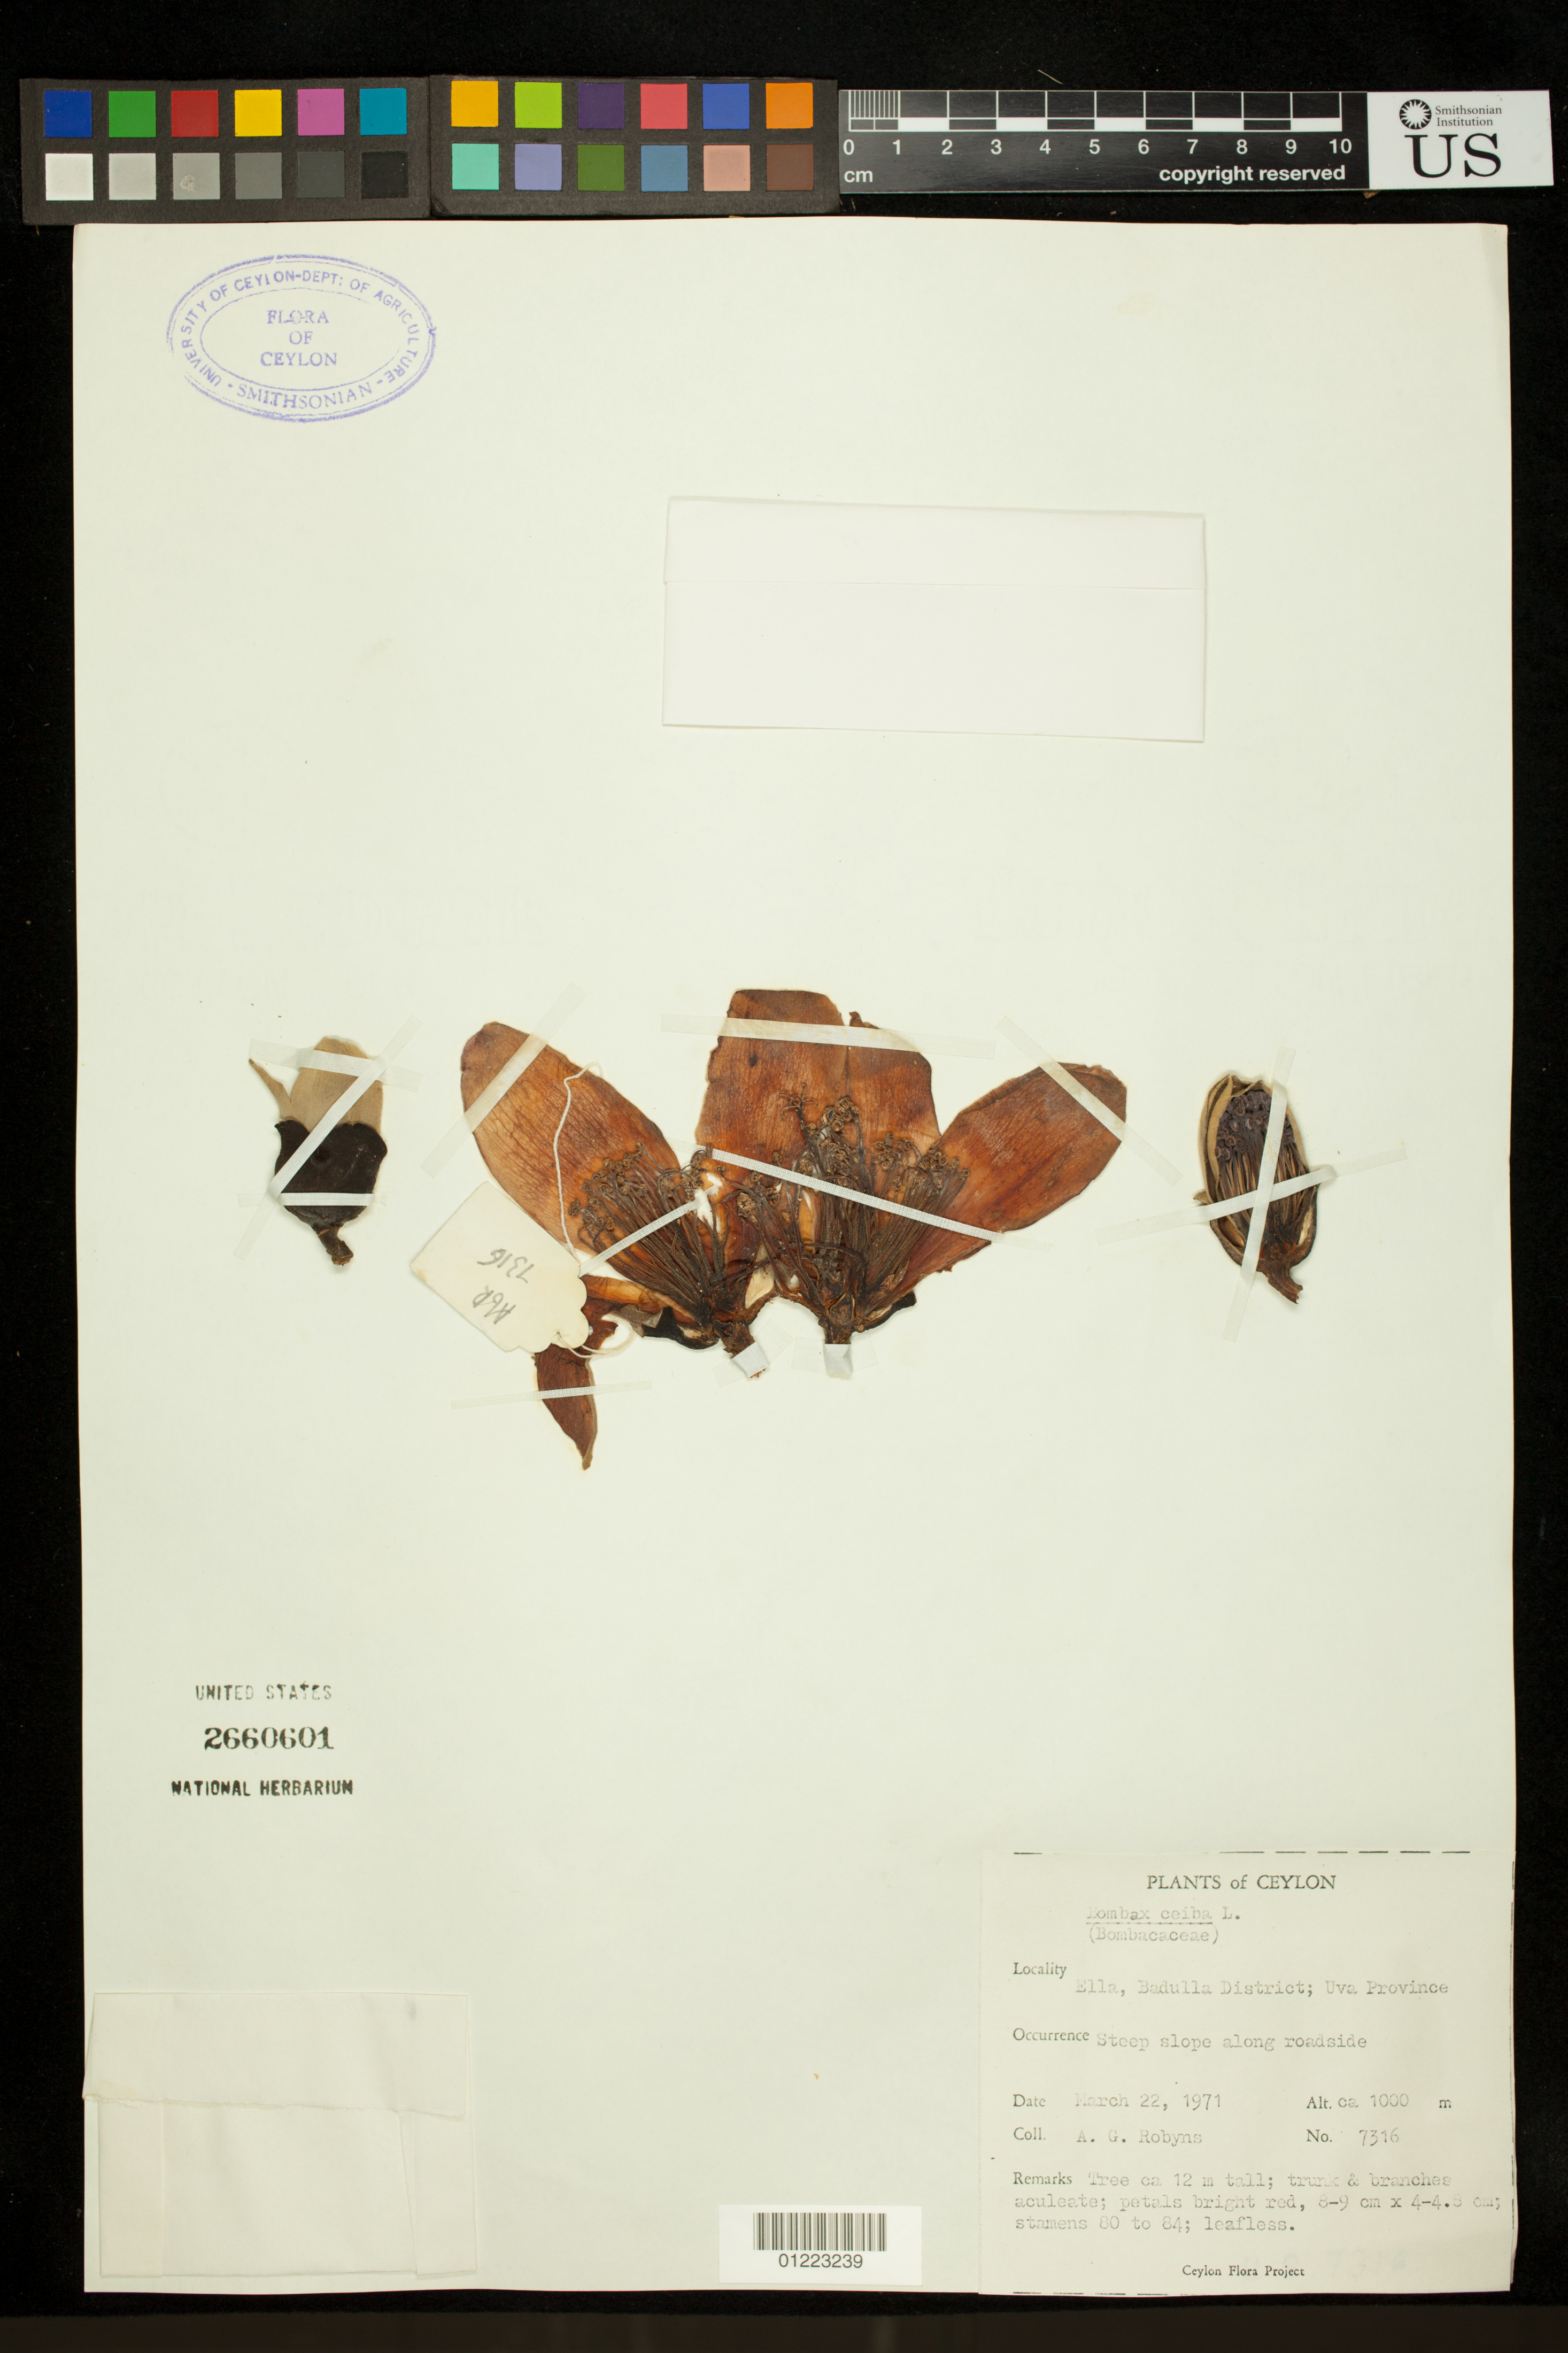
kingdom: Plantae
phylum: Tracheophyta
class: Magnoliopsida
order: Malvales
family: Malvaceae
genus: Bombax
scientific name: Bombax ceiba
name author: L.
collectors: A. G. Robyns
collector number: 7316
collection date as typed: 3/22/1971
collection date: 1971-03-22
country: Sri Lanka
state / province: Uva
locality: Ella, Badulla District, Uva Province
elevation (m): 1000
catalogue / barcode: US 2660601